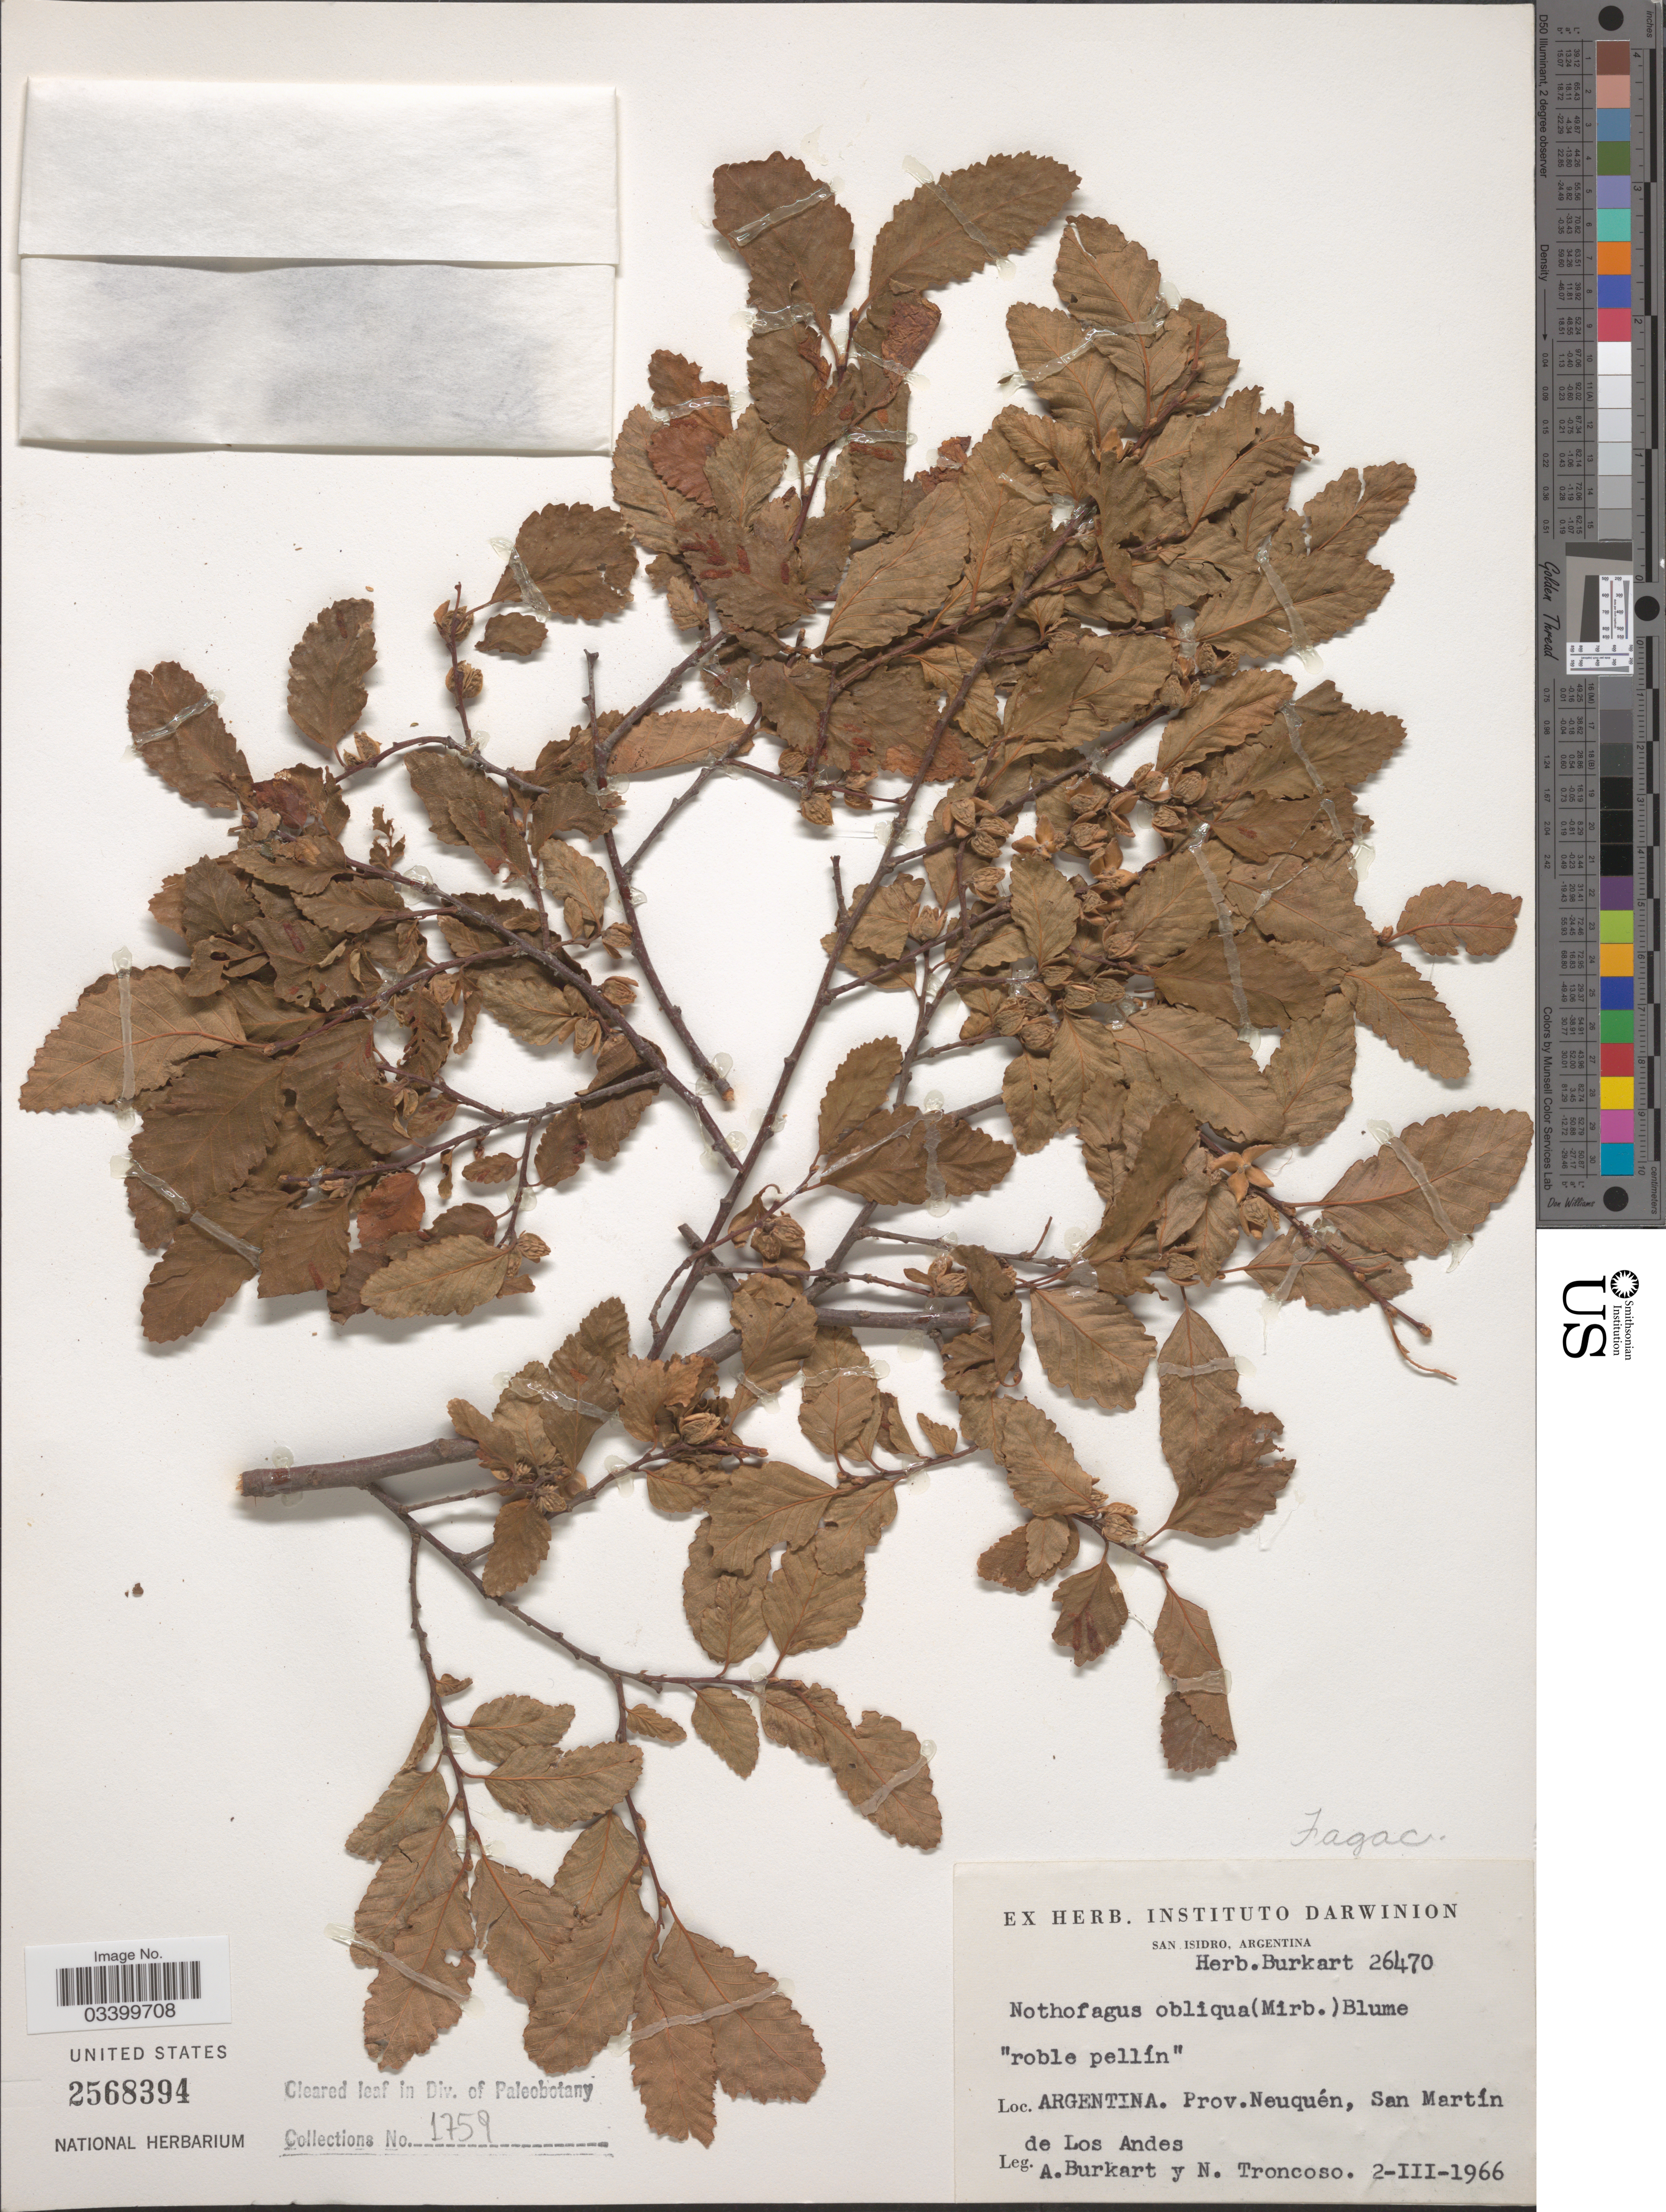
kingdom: Plantae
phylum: Tracheophyta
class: Magnoliopsida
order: Fagales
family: Nothofagaceae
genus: Nothofagus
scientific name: Nothofagus obliqua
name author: (Mirb.) Oerst.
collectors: A. E. Burkart & N. Troncoso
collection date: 1966-03-02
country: Argentina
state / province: Neuquen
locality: San Martín de Los Andes.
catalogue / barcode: US 2568394